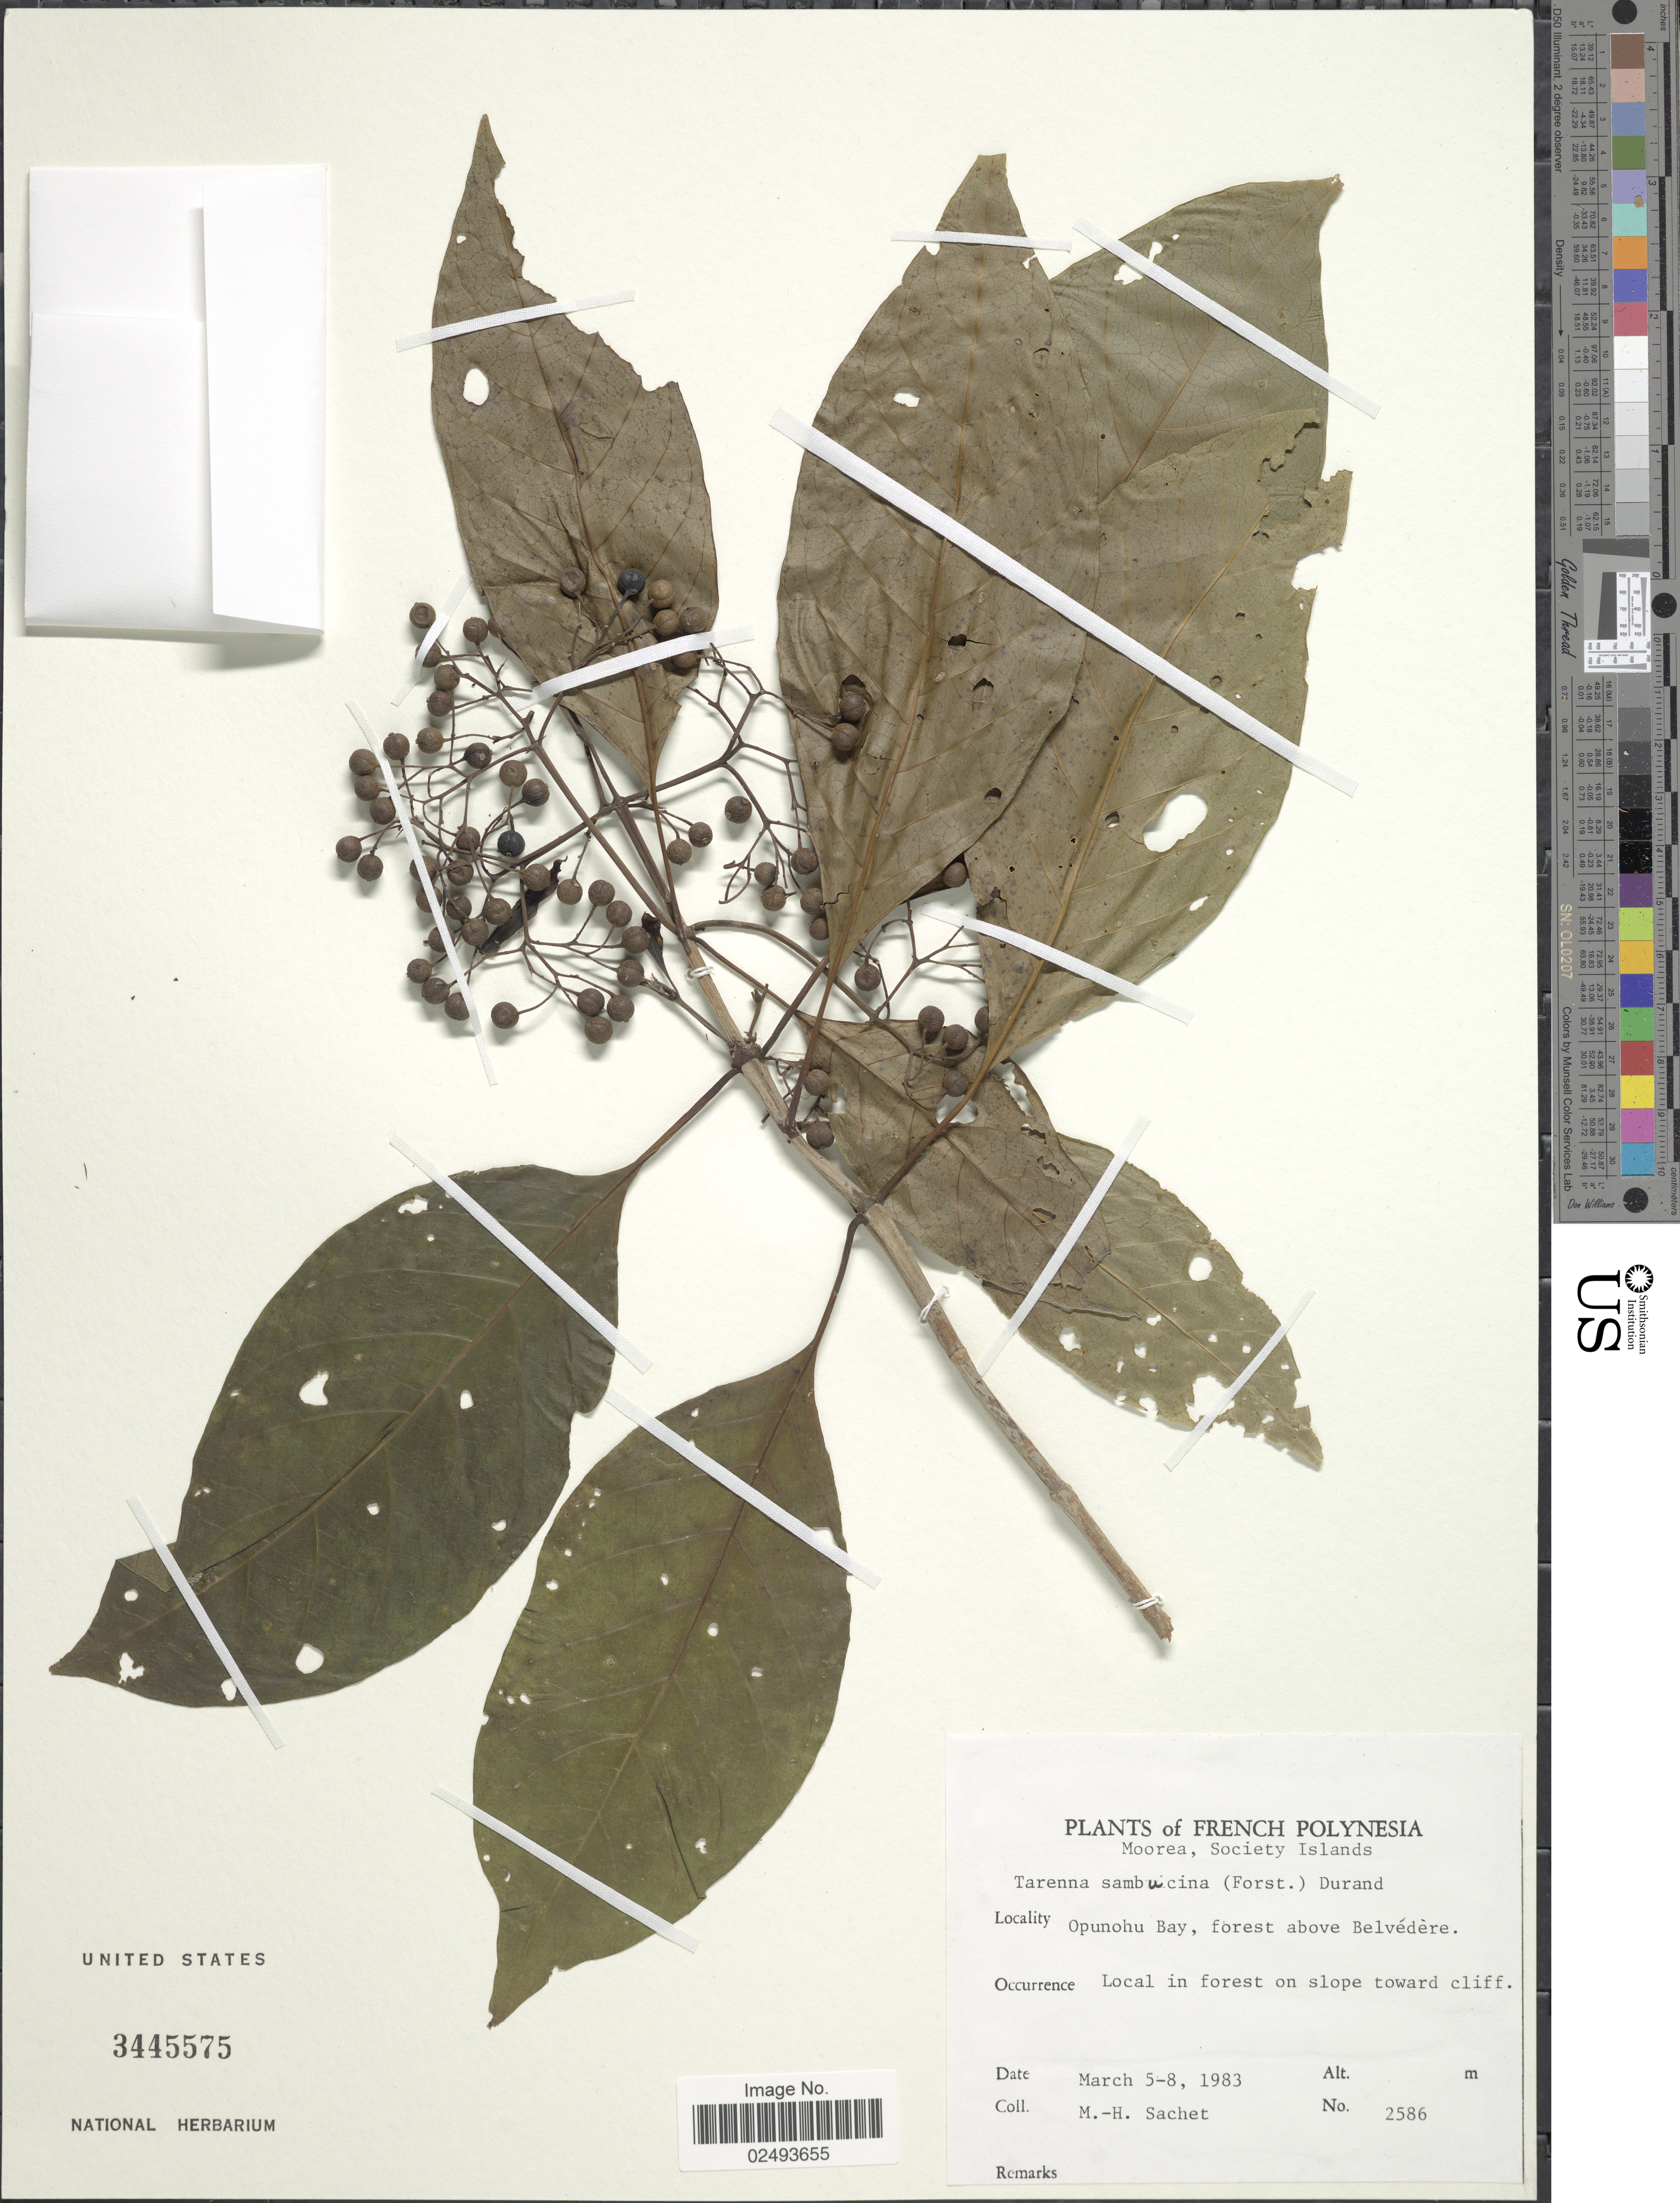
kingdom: Plantae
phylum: Tracheophyta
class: Magnoliopsida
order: Gentianales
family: Rubiaceae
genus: Tarenna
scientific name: Tarenna sambucina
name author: (G. Forst.) Drake ex Durand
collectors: M.-H. Sachet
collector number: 2586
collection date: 1983-03-05/1983-03-08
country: French Polynesia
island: Moorea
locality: Moorea, Society Islands, Opunohu Bay, forest above Belvedere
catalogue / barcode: US 3445575